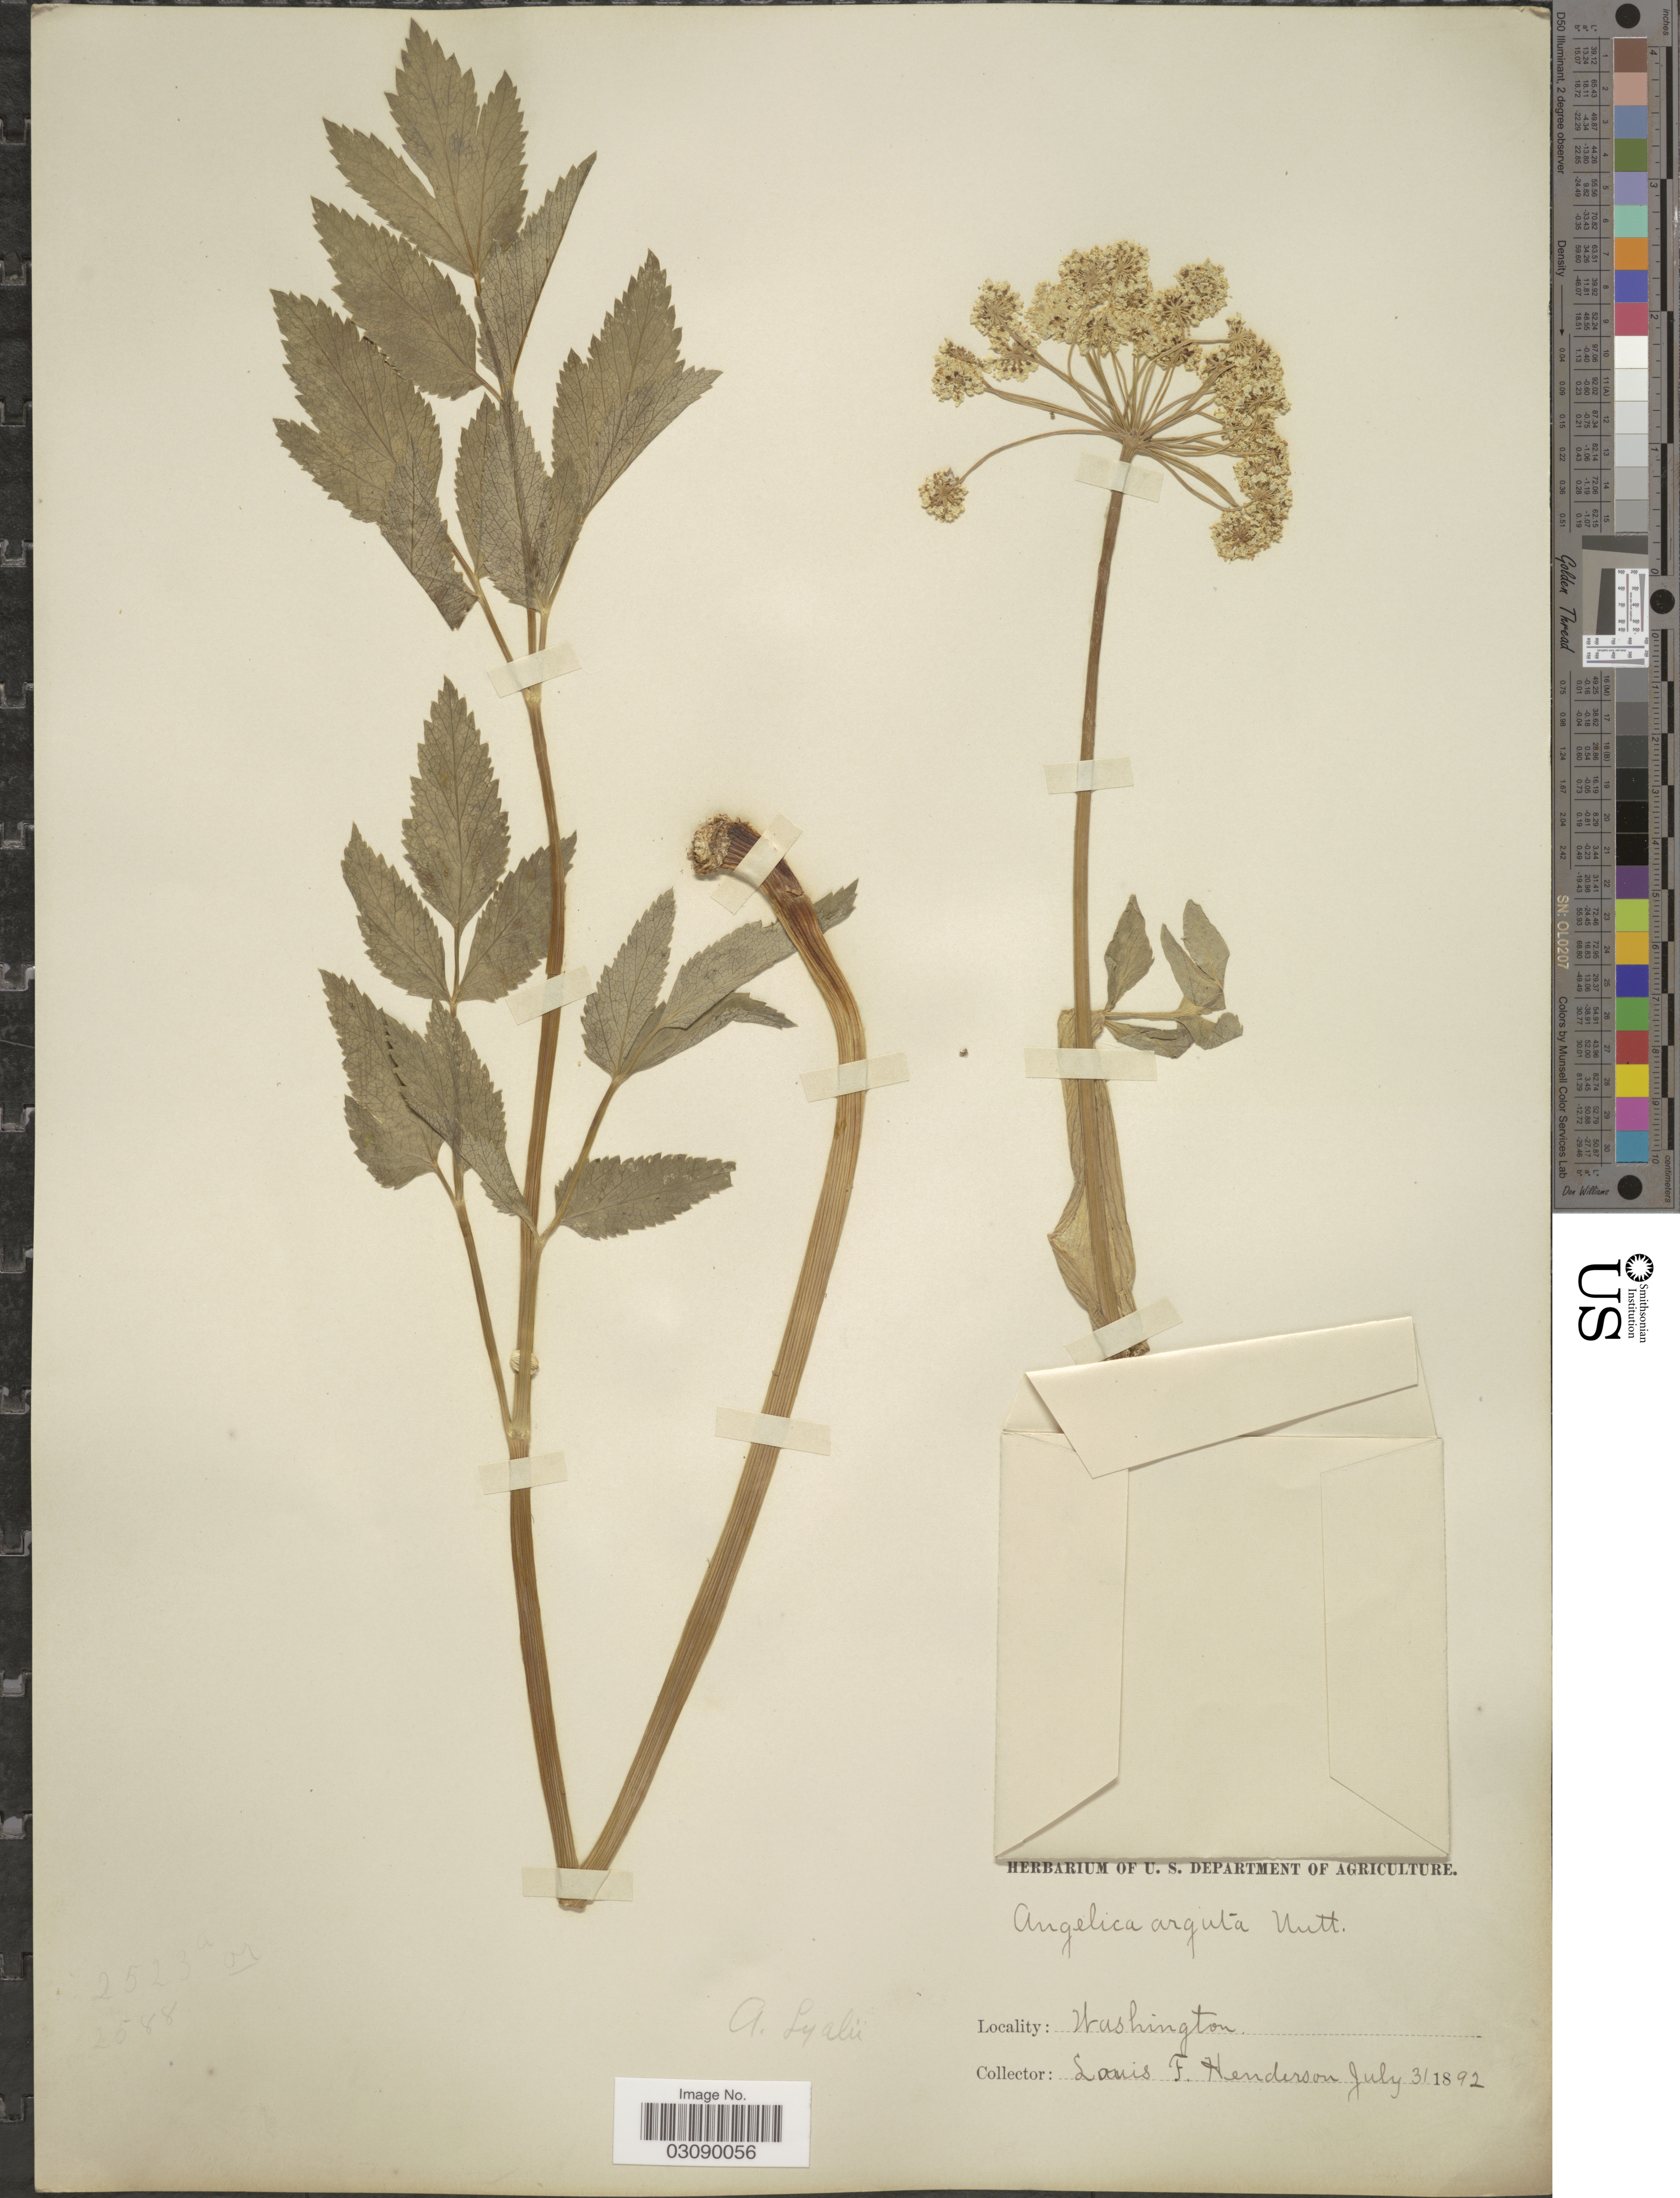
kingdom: Plantae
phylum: Tracheophyta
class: Magnoliopsida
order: Apiales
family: Apiaceae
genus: Angelica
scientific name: Angelica arguta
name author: Nutt.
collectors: L. Henderson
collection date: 1892-07-31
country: United States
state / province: Washington